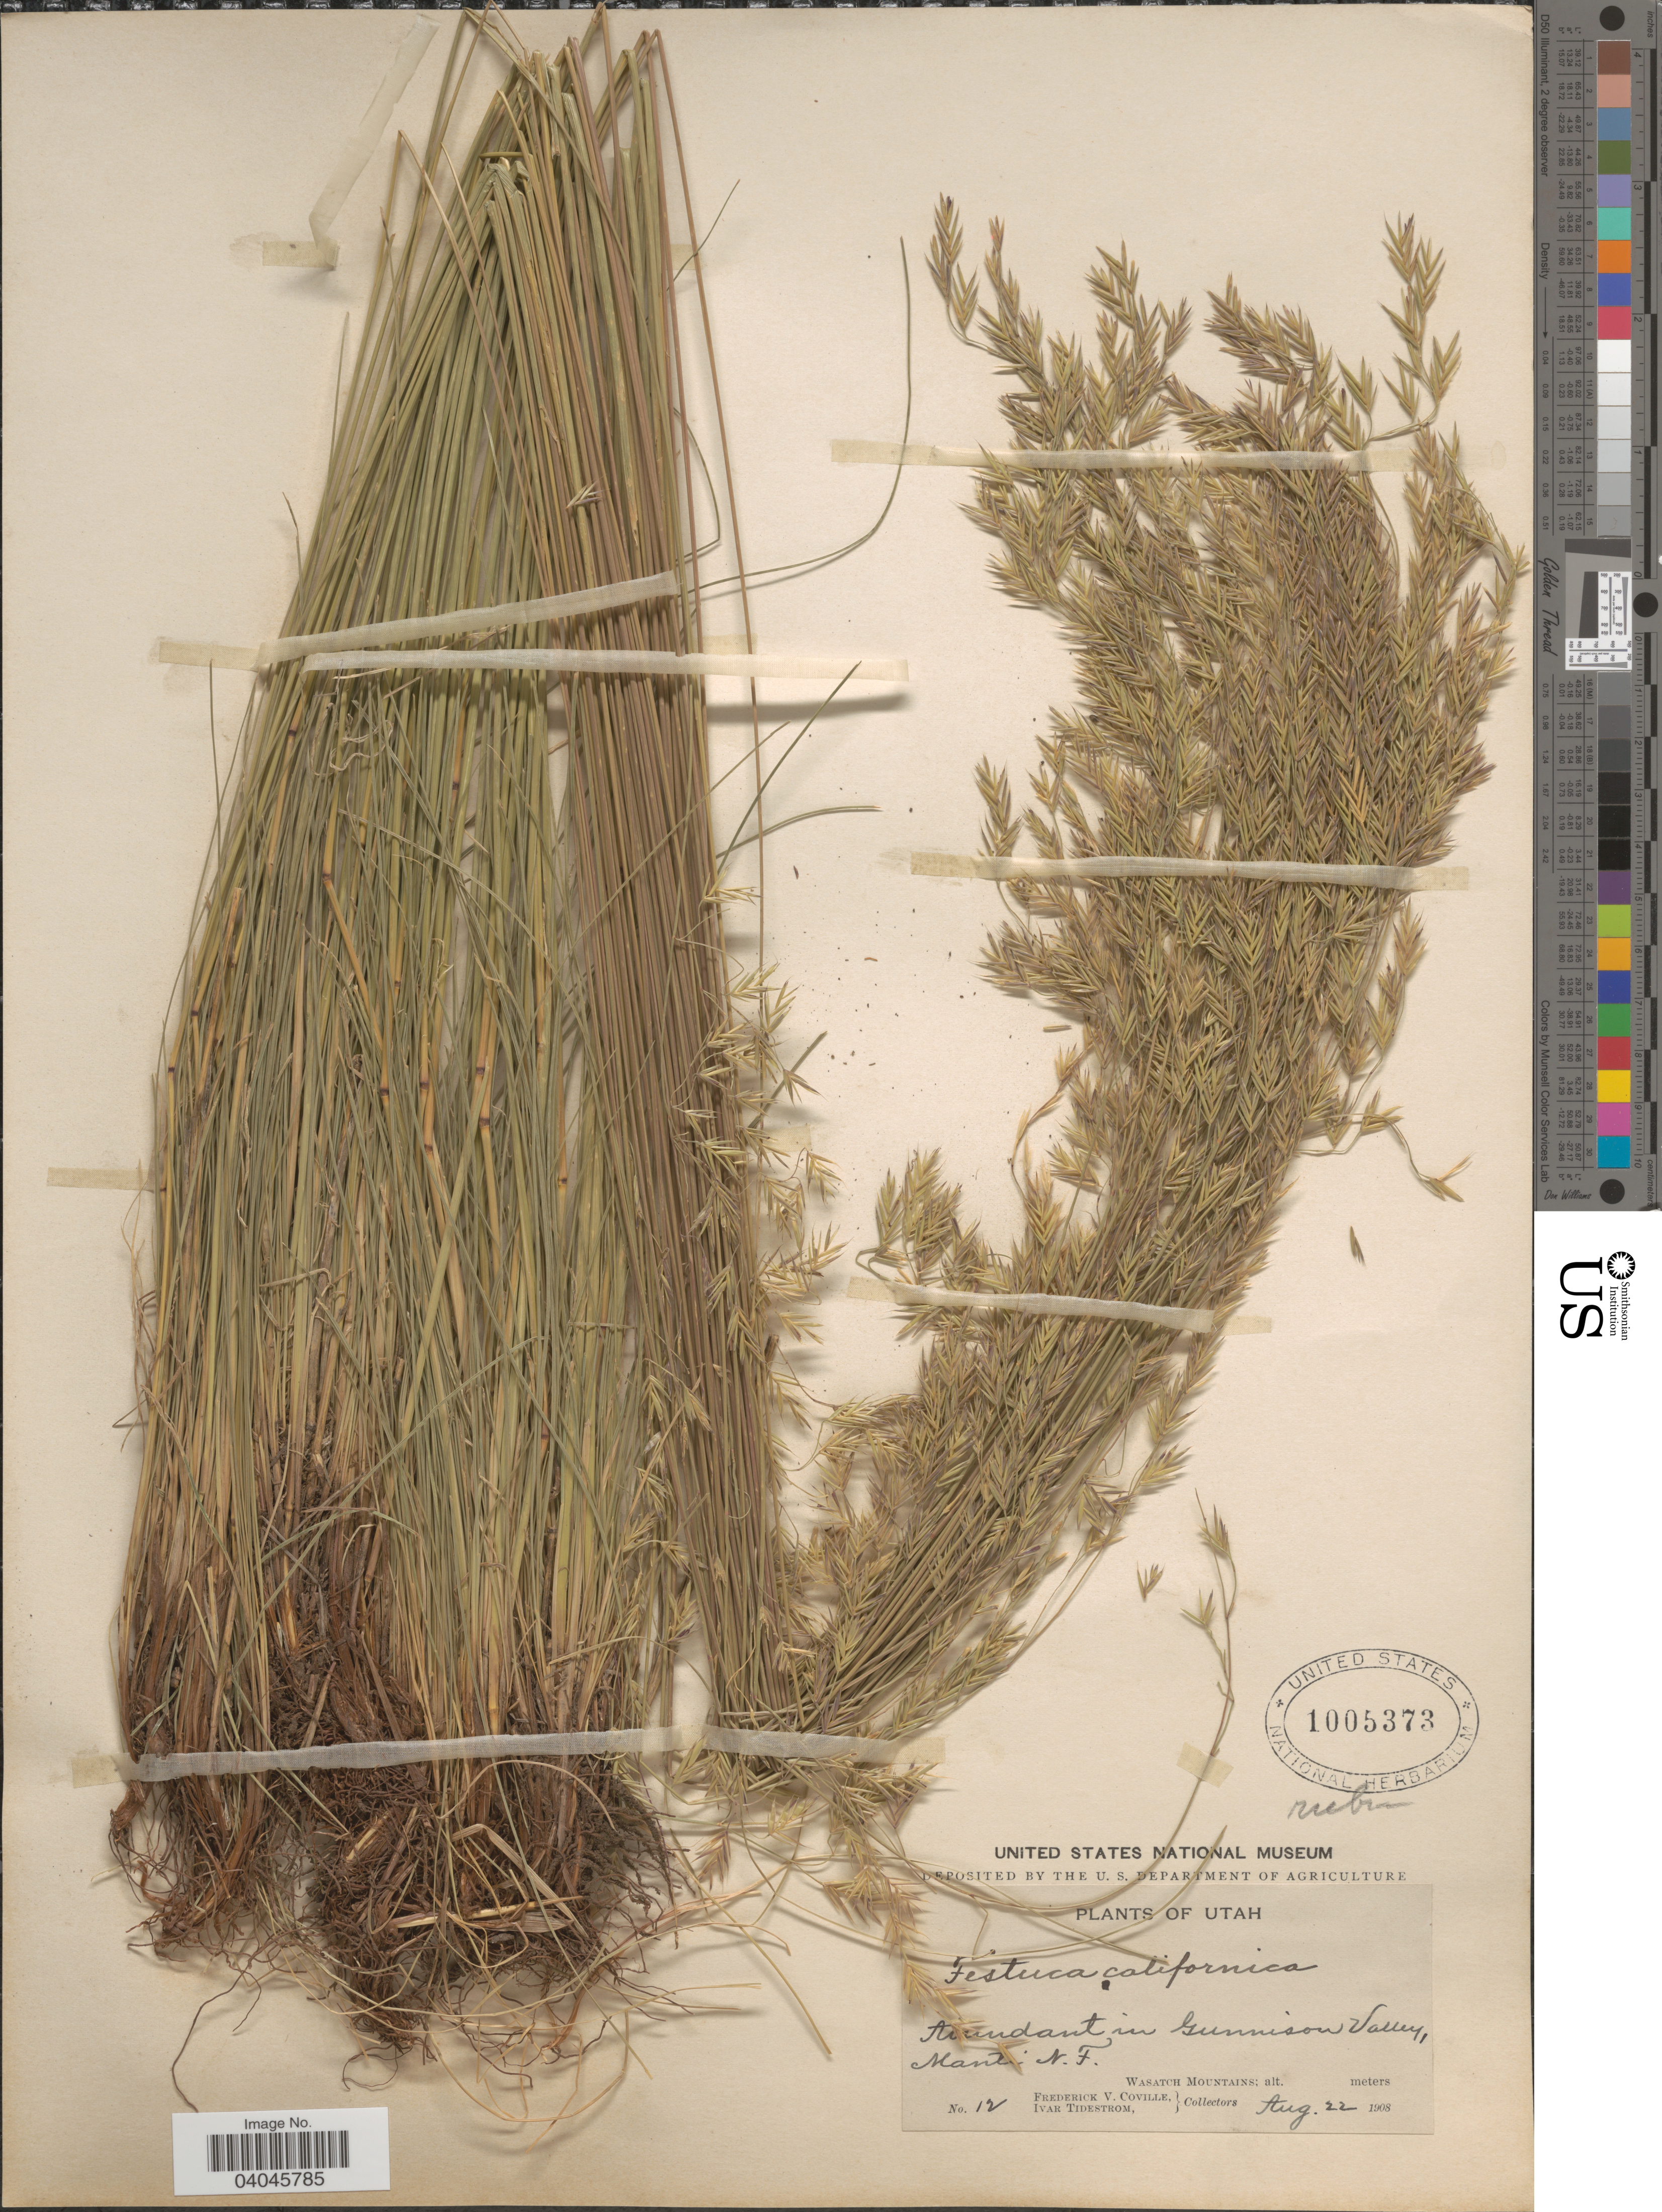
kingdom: Plantae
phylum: Tracheophyta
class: Liliopsida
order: Poales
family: Poaceae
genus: Festuca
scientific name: Festuca rubra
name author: L.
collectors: I. F. Tidestrom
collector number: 12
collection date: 1908-08-22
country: United States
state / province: Utah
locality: Abundant in Gunnison Valley, Manti N.F. Wasatch Mountains.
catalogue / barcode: US 1005373